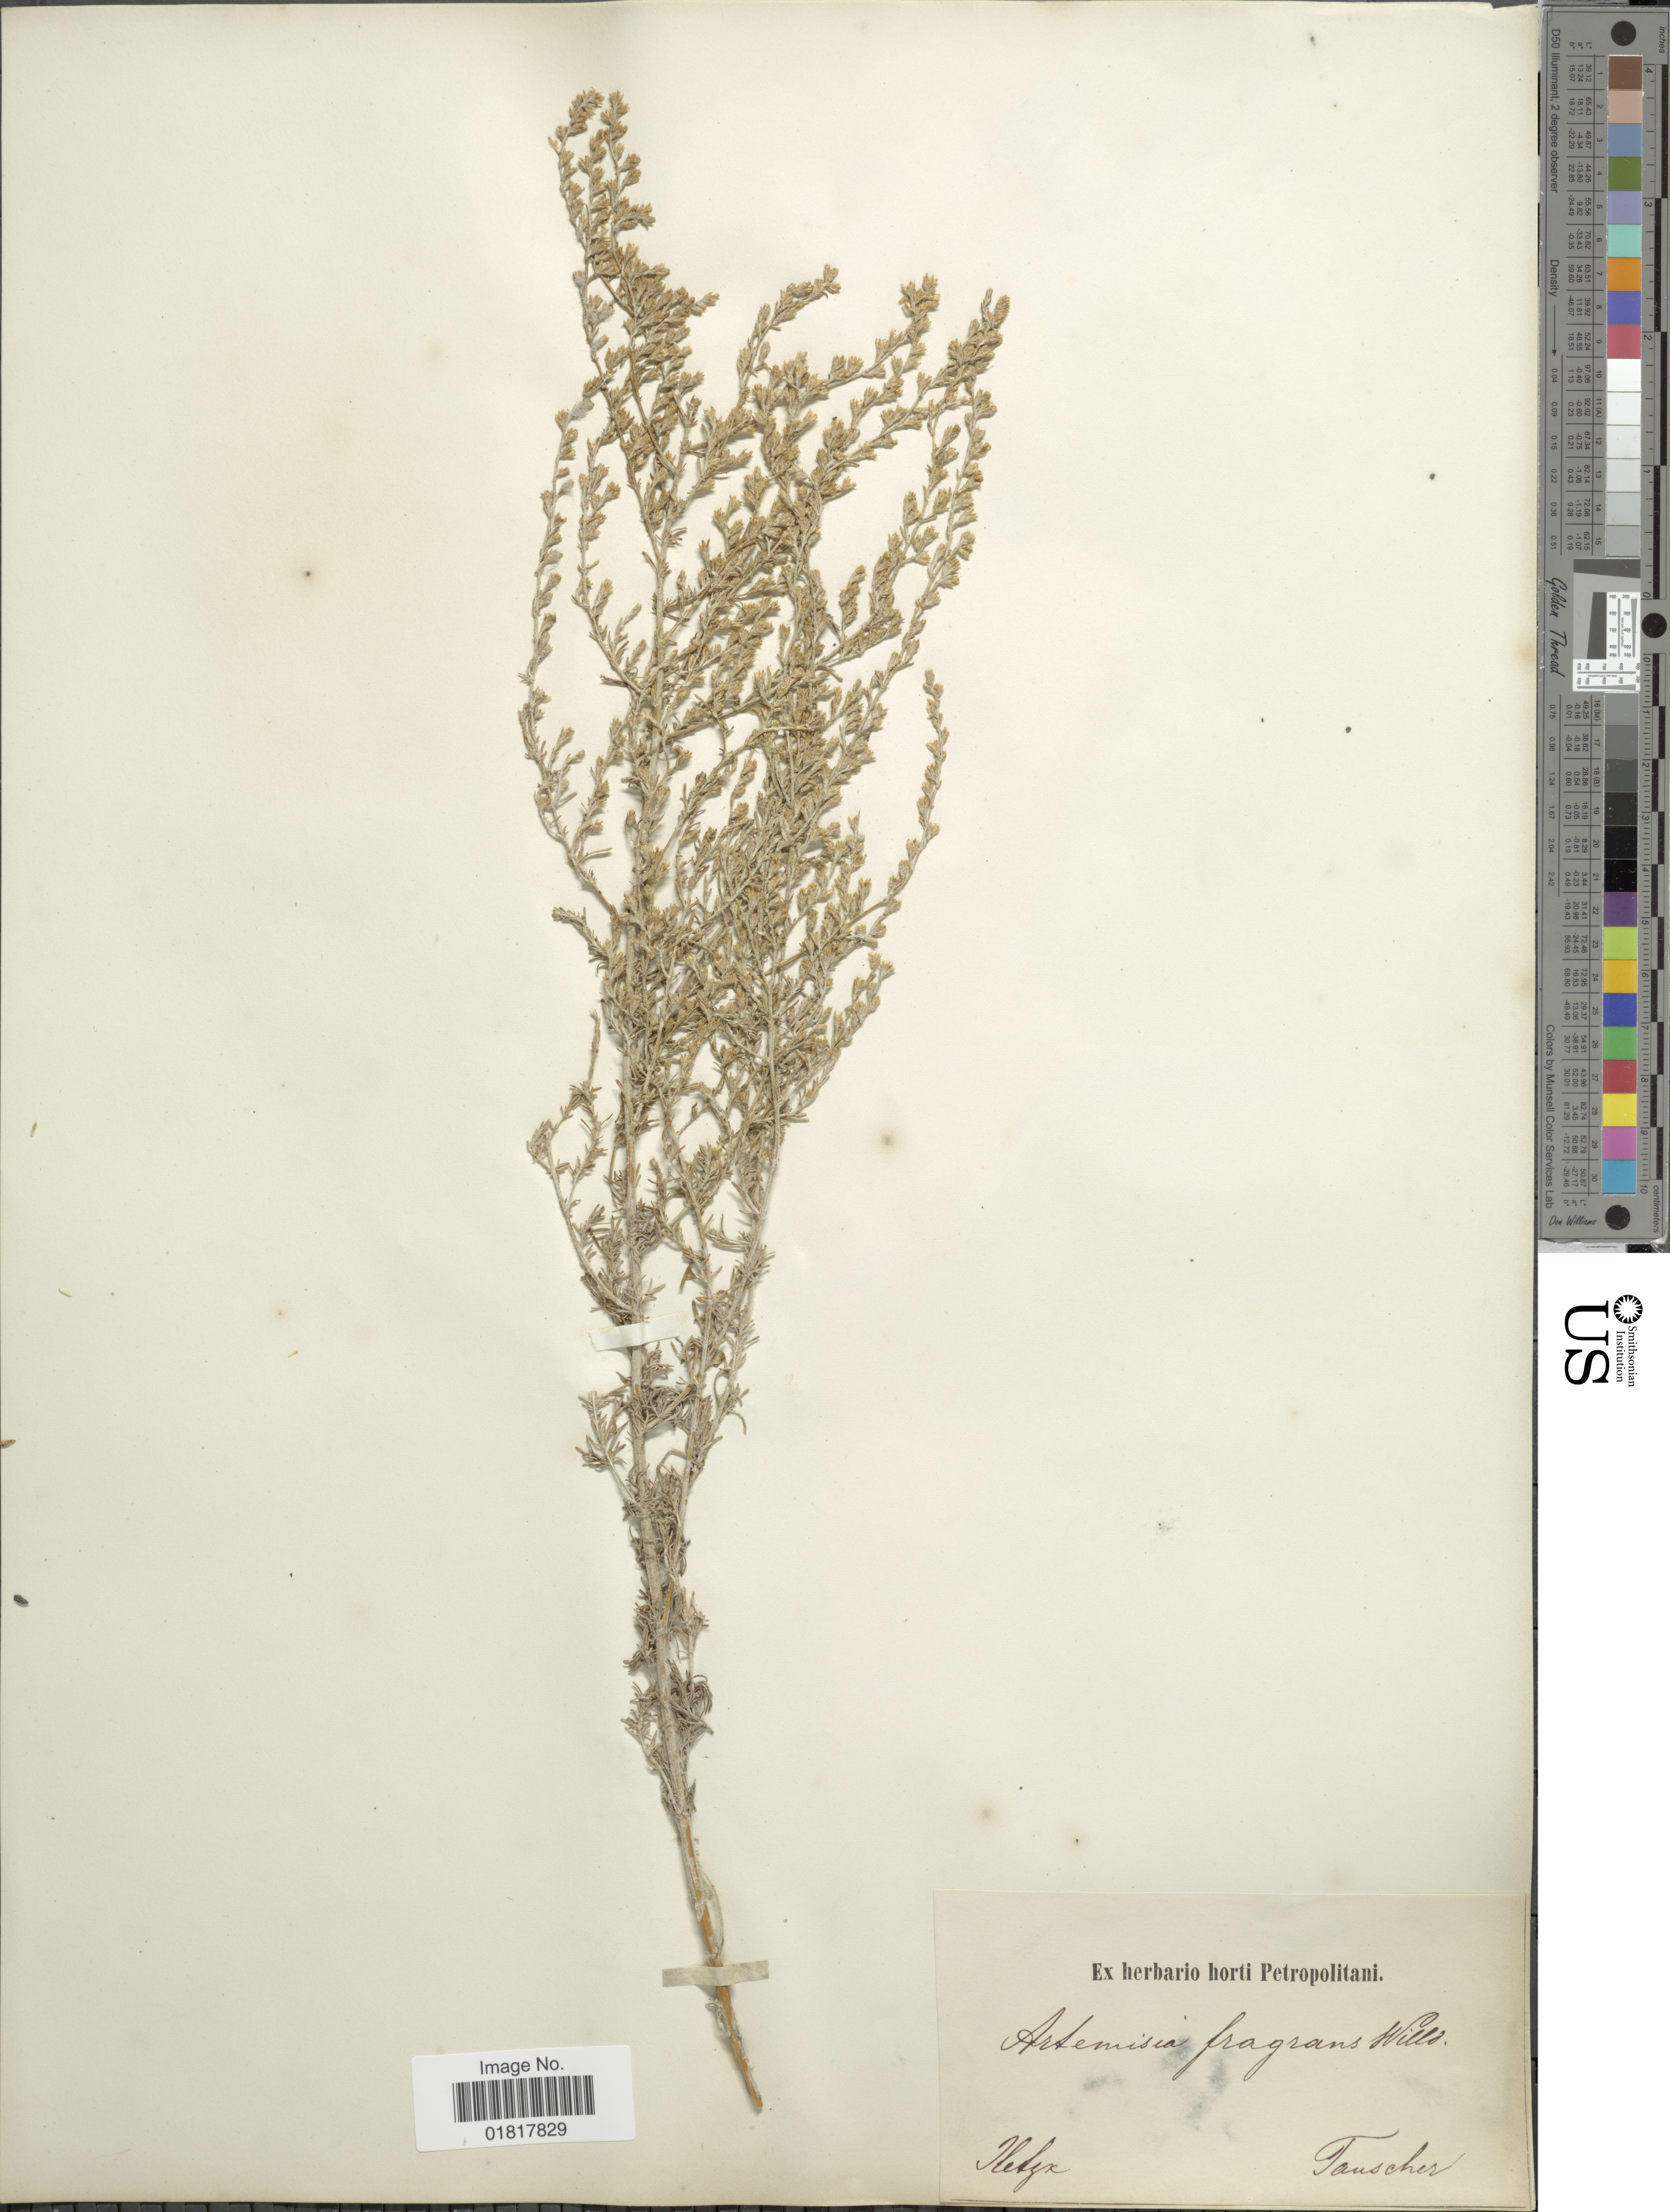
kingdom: Plantae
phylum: Tracheophyta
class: Magnoliopsida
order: Asterales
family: Asteraceae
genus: Artemisia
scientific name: Artemisia fragrans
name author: Willd.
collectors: Tauscher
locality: Heffex [unsure placement] [interpreted]